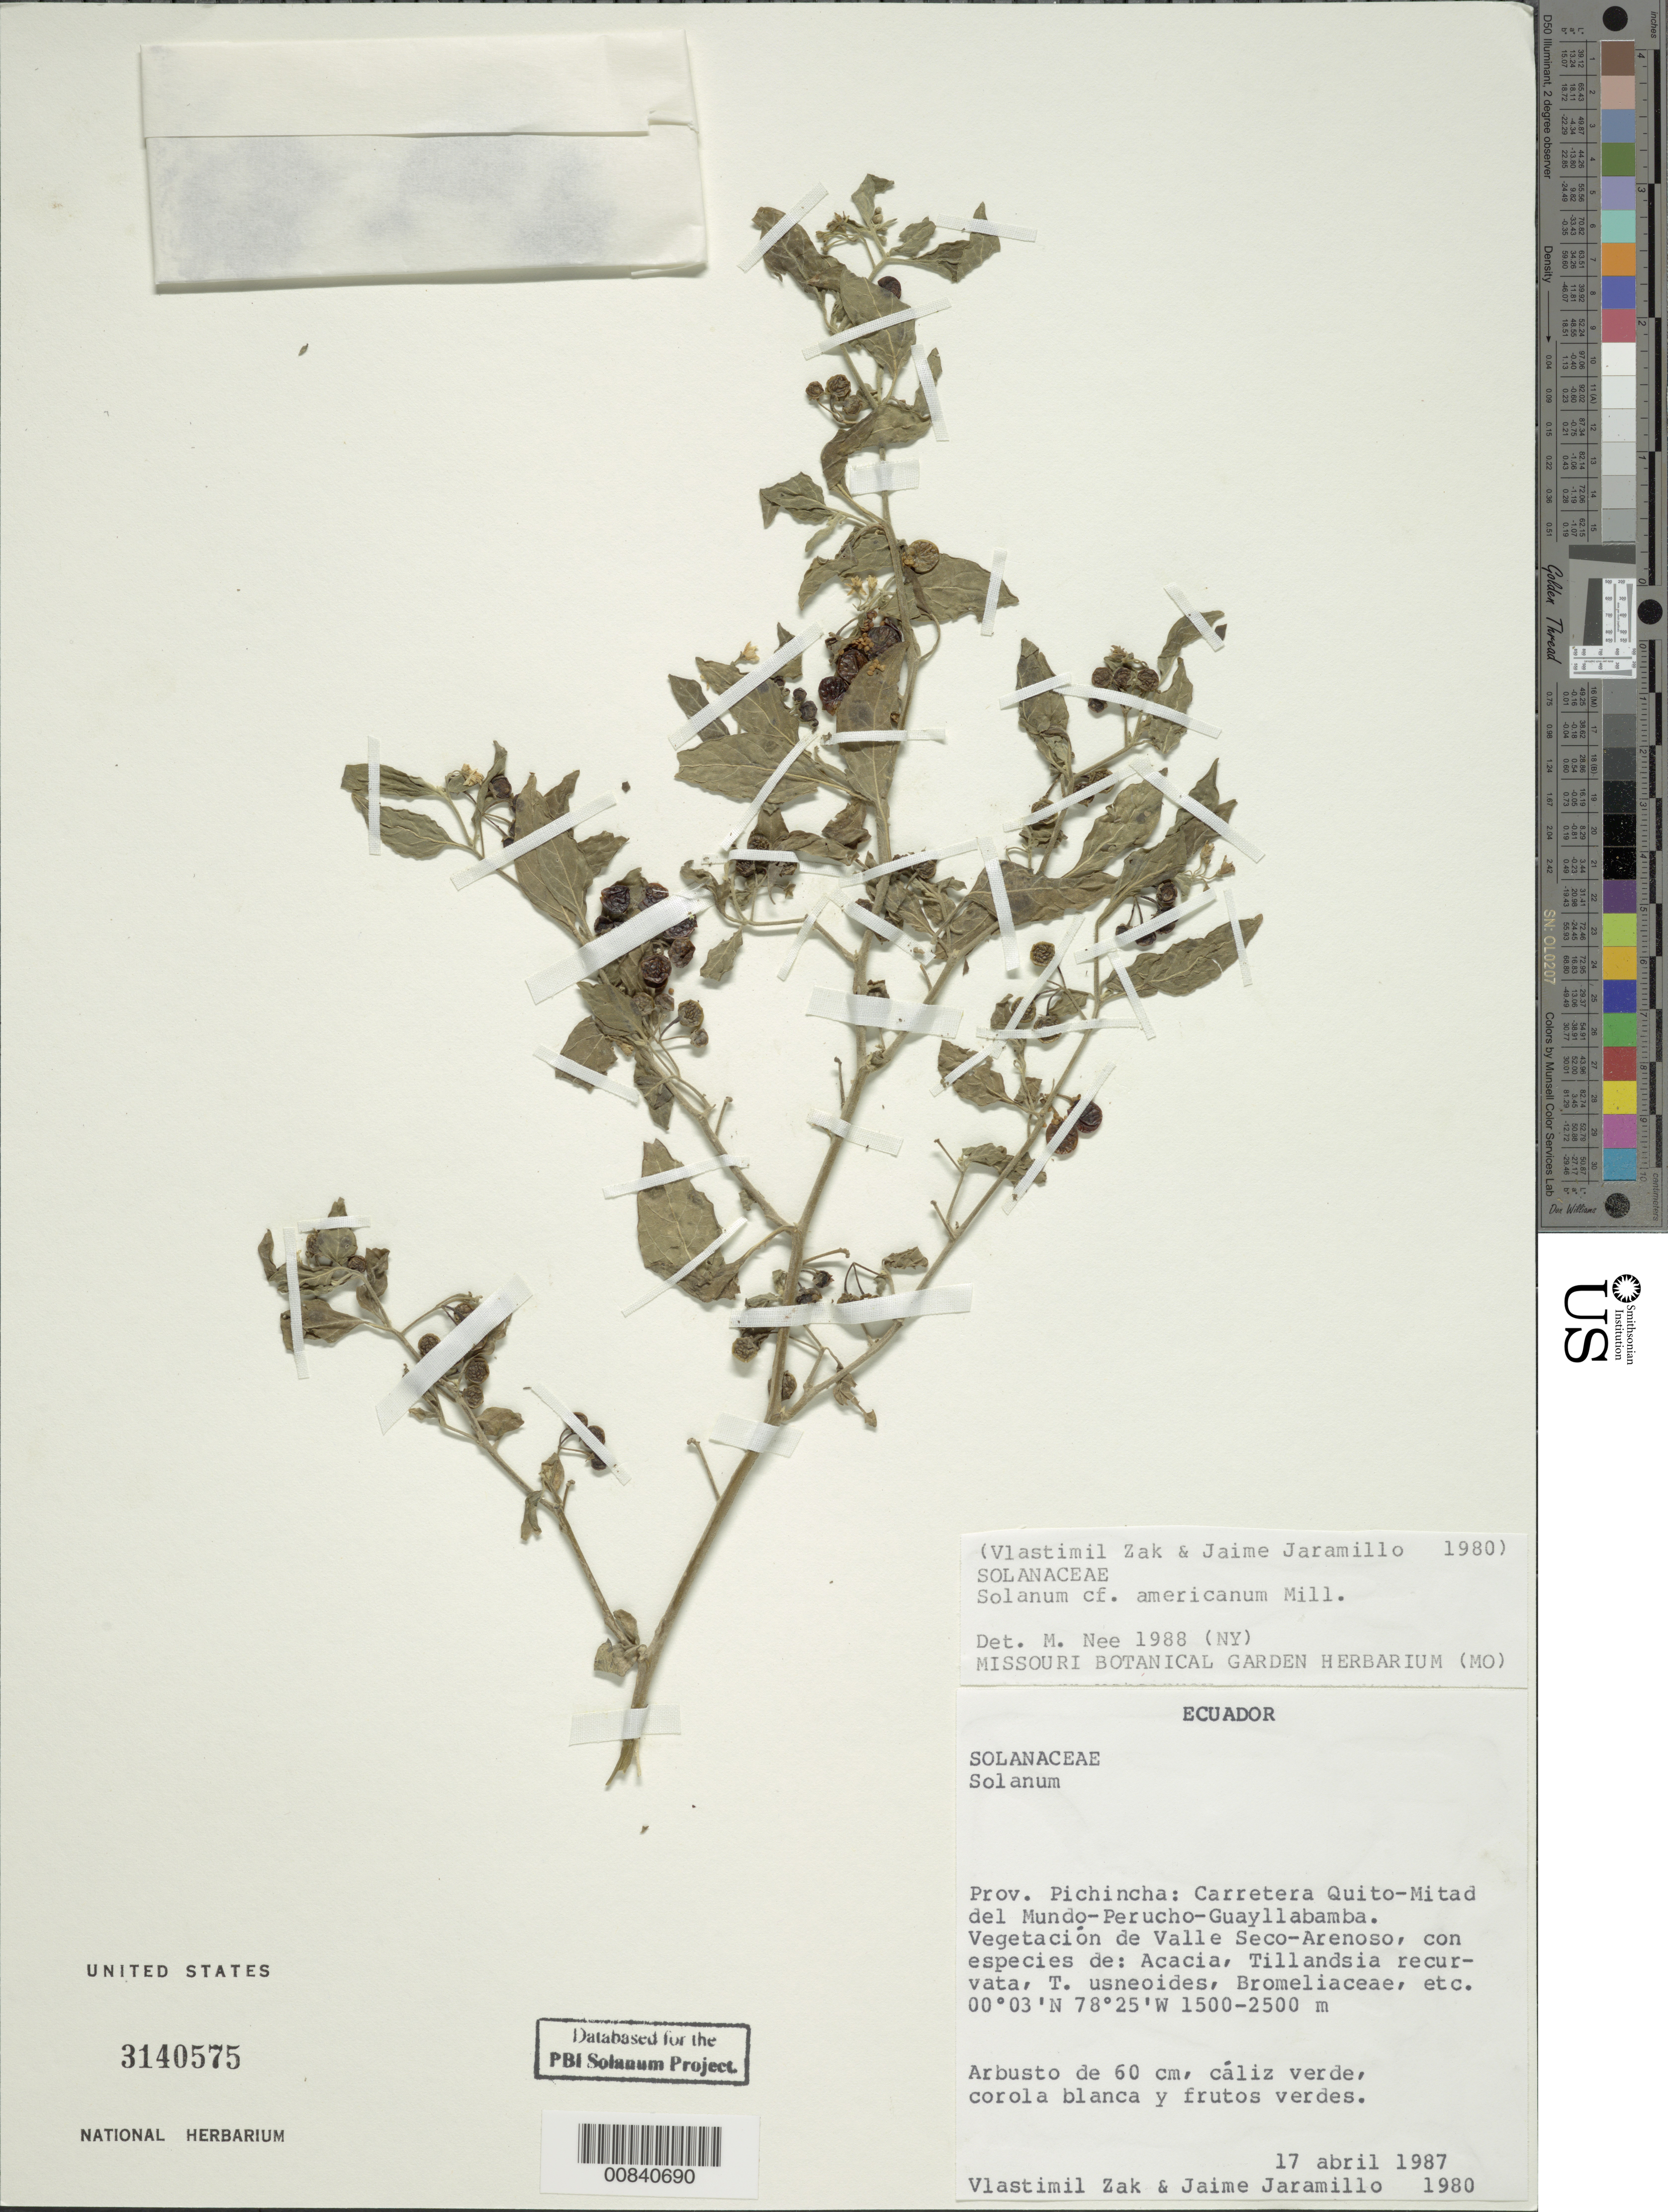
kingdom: Plantae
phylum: Tracheophyta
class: Magnoliopsida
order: Solanales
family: Solanaceae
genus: Solanum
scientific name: Solanum americanum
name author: Mill.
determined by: Nee, Michael H.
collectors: V. Zak & J. L. Jaramillo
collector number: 1980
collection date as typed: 17 Apr 1987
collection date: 1987-04-17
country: Ecuador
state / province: Pichincha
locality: Carretera Quito-Mitad de Mundo-Perucho-Guayllabamba.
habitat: Vegetacion de Valle Seco-Arenoso, con especies de: Acacia, Tillandsia recurvata, T. usneoides, Bromeliaceae, etc.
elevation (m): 1500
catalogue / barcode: US 3140575